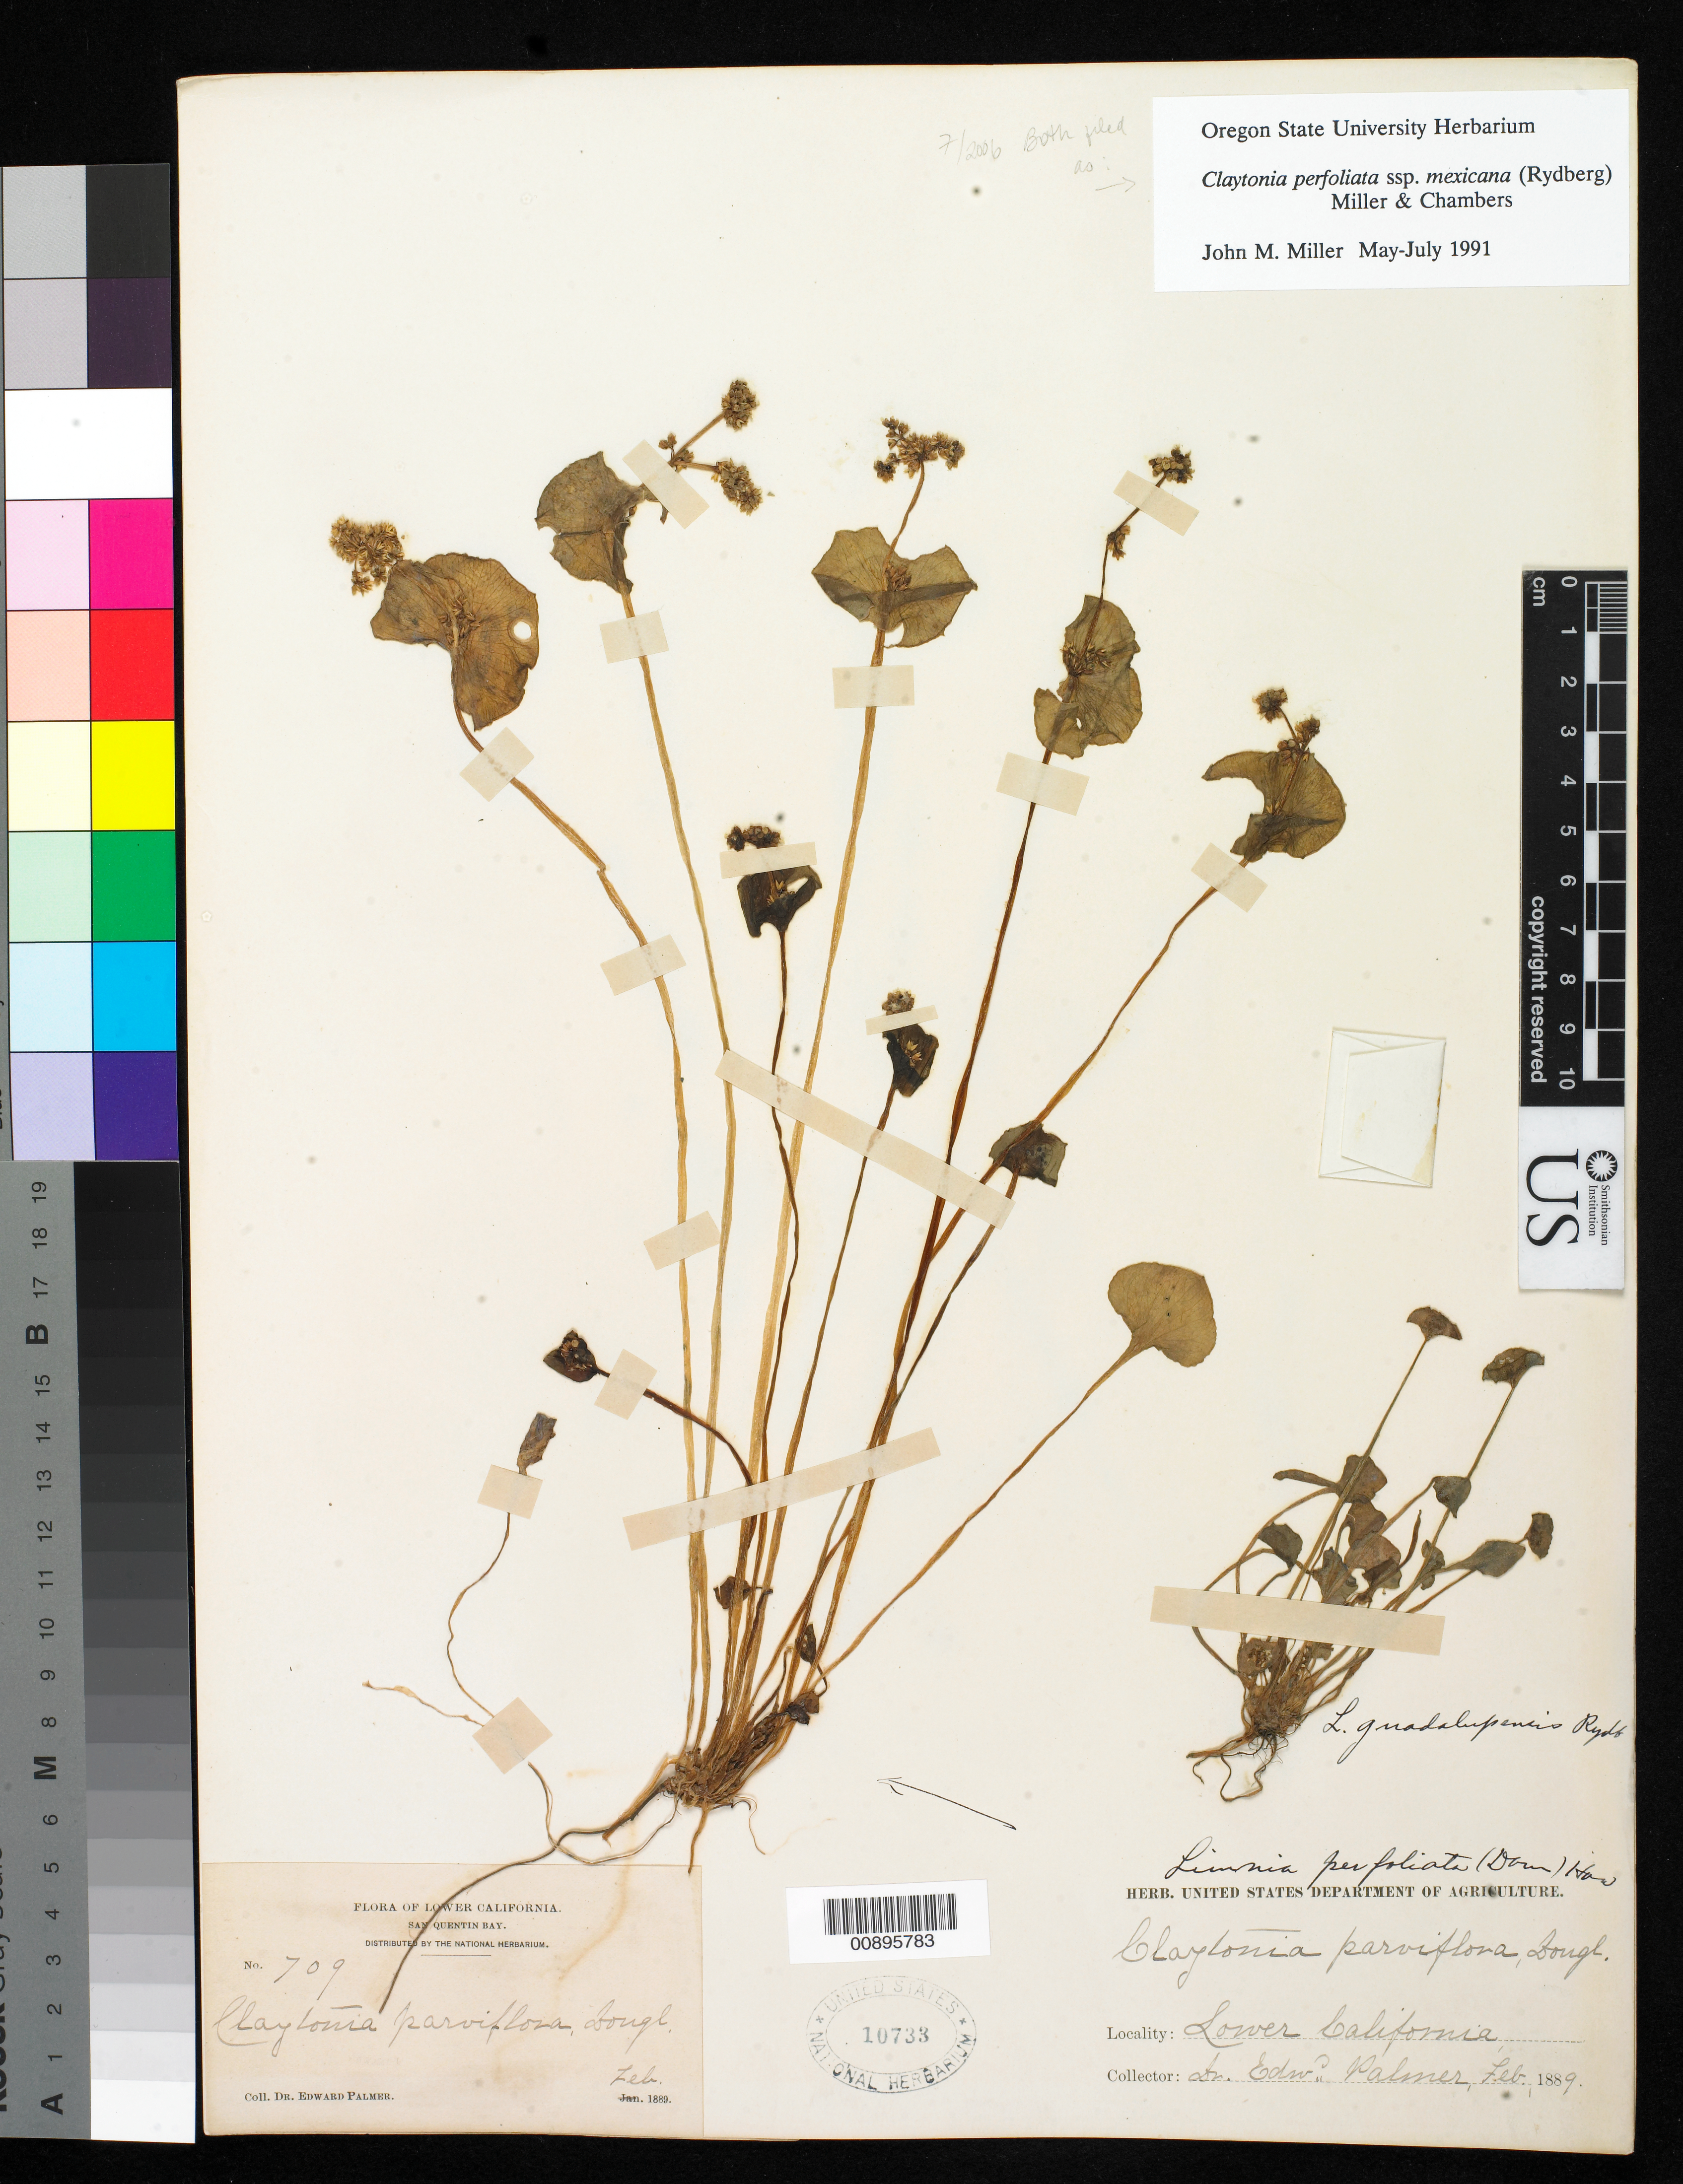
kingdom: Plantae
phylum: Tracheophyta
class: Magnoliopsida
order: Caryophyllales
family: Montiaceae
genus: Claytonia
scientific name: Claytonia perfoliata subsp. mexicana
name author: (Rydb.) Mill. & Chambers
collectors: E. Palmer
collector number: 709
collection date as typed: Feb 1889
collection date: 1889-02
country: Mexico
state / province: Baja California Norte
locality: San Quentin Bay, Baja California.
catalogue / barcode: US 10733